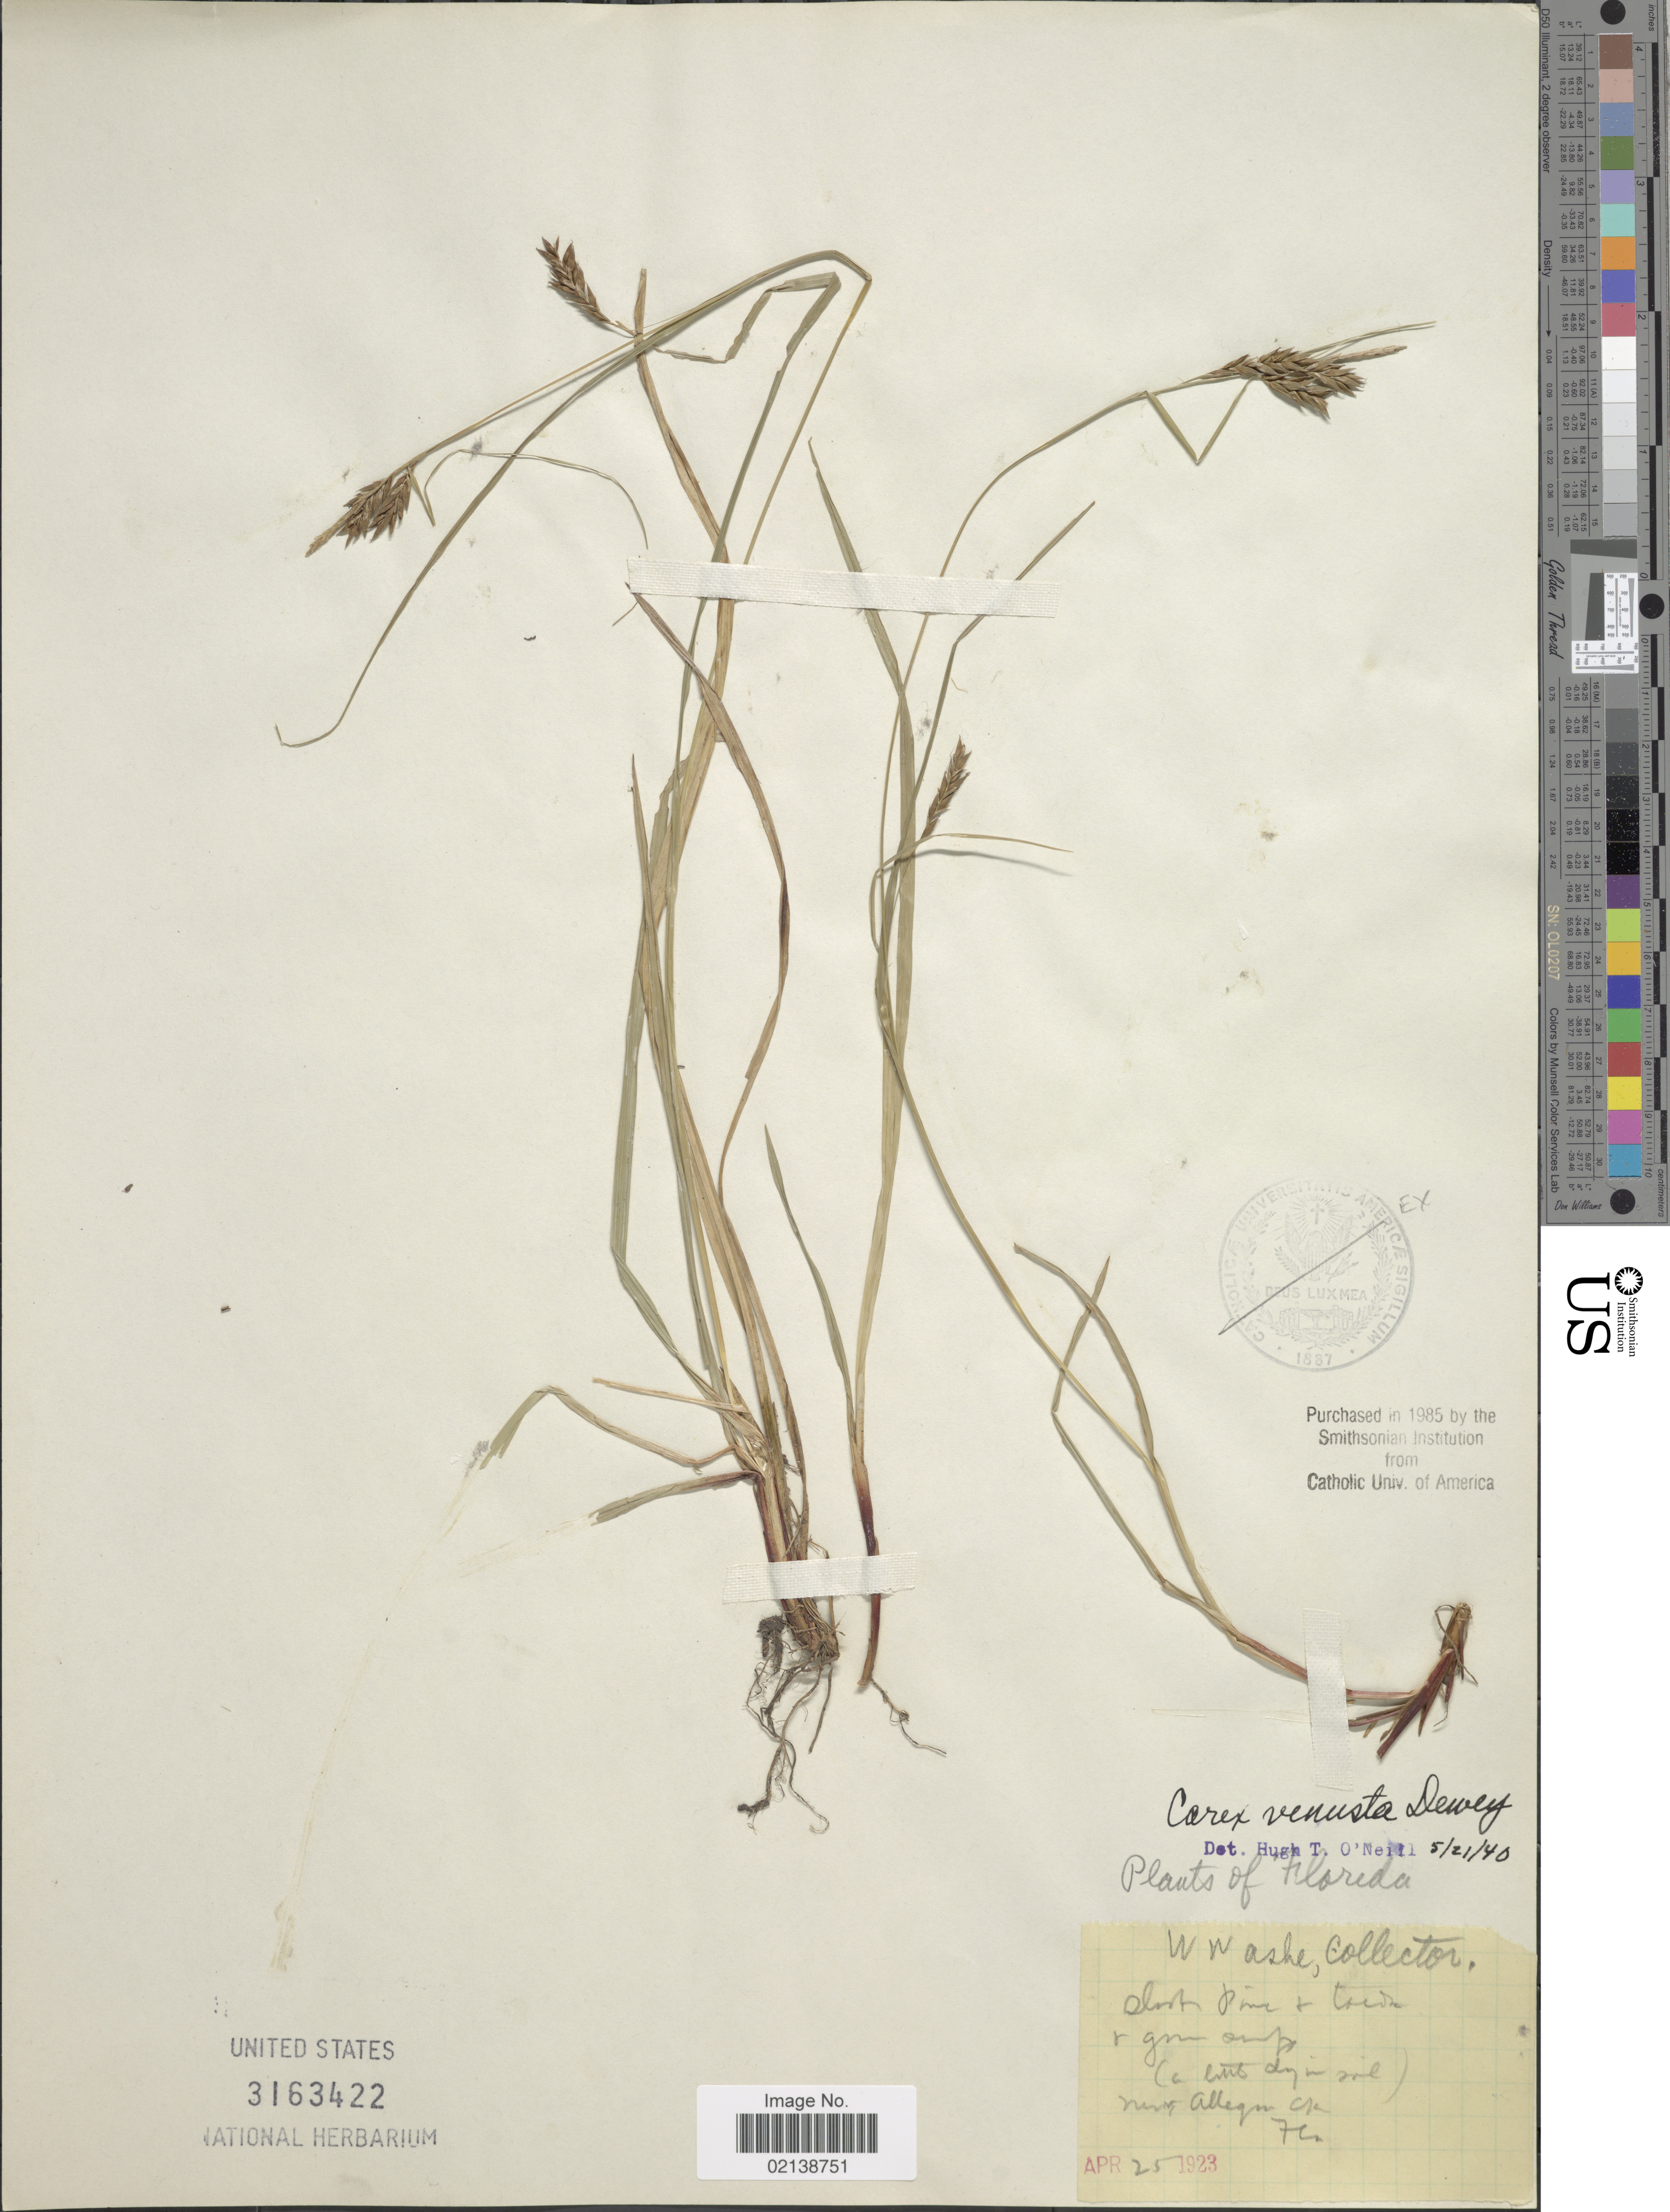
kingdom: Plantae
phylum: Tracheophyta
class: Liliopsida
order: Poales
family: Cyperaceae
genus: Carex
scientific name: Carex venusta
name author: Dewey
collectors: W. W. Ashe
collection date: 1923-04-25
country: United States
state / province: Florida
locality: Allegre [interpreted] Ck.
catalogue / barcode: US 3163422